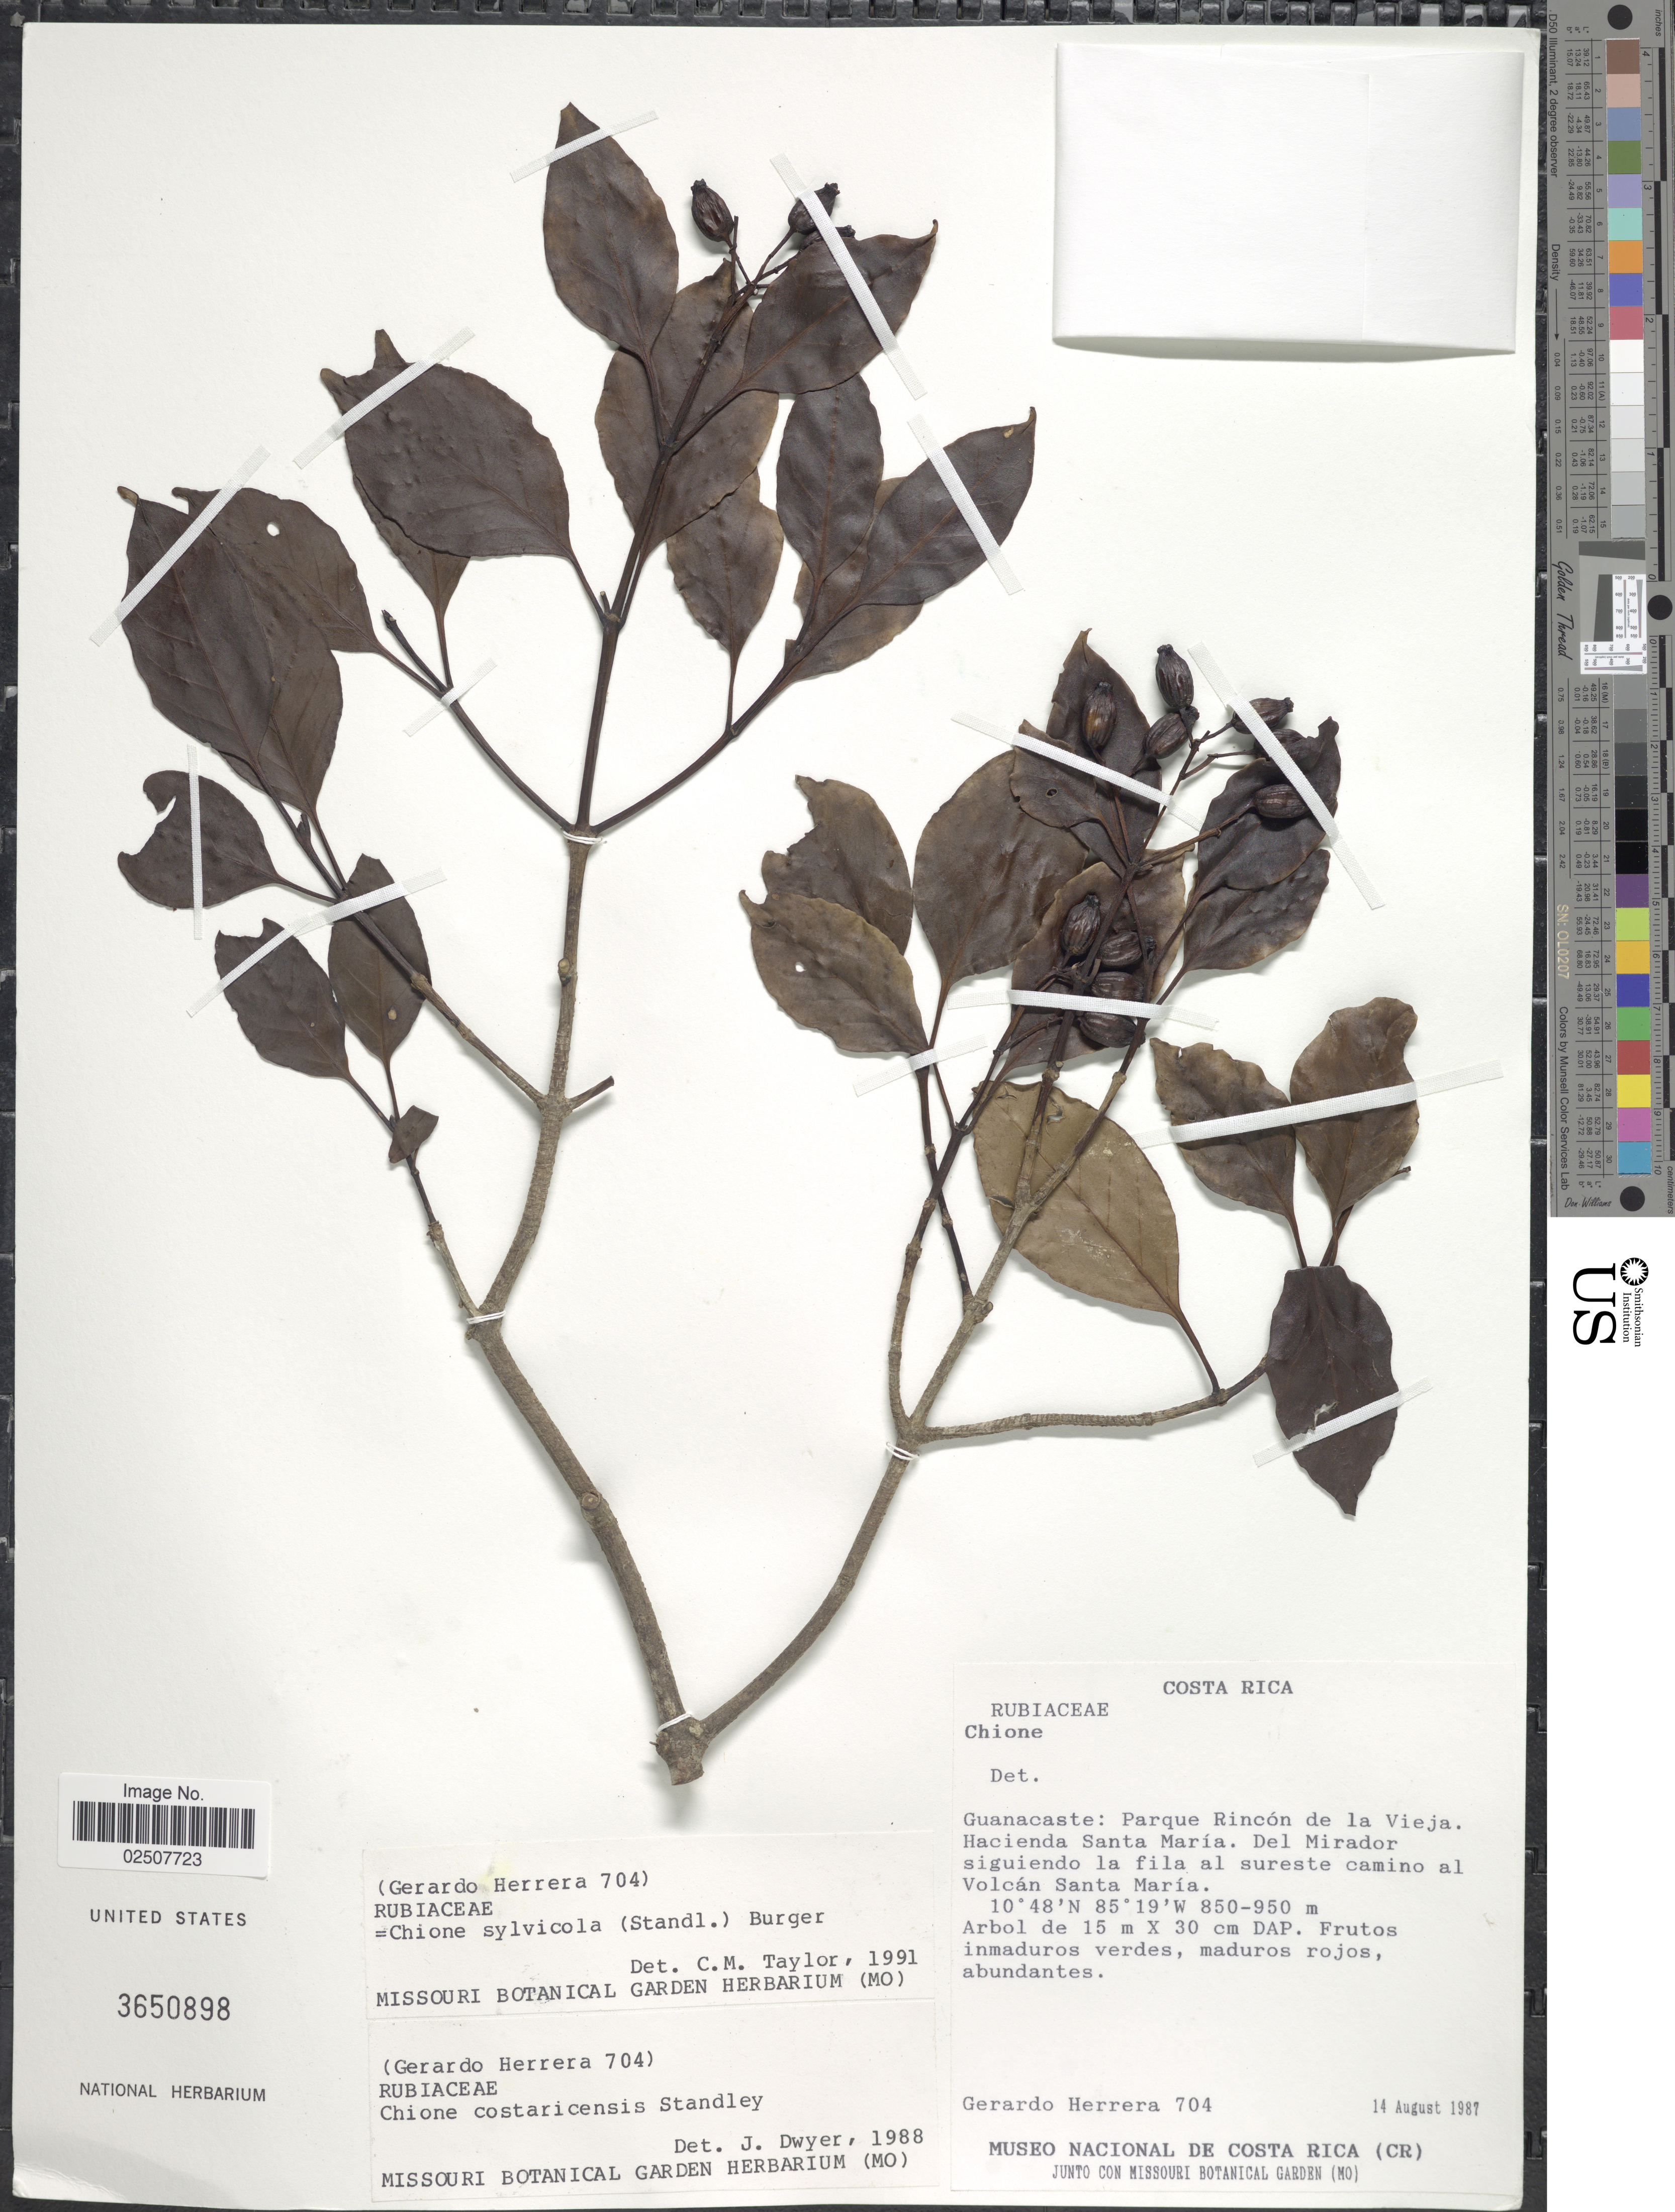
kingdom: Plantae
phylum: Tracheophyta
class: Magnoliopsida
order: Gentianales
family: Rubiaceae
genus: Chione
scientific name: Chione sylvicola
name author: (Standl.) W.C. Burger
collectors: G. Herrera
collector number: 704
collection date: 1987-08-14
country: Costa Rica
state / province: Guanacaste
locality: Parque Rincón de la Vieja. Hacienda Santa María. Del Mirador siguiendo la fila al sureste camino al Volcán Santa María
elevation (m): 850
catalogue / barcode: US 3650898